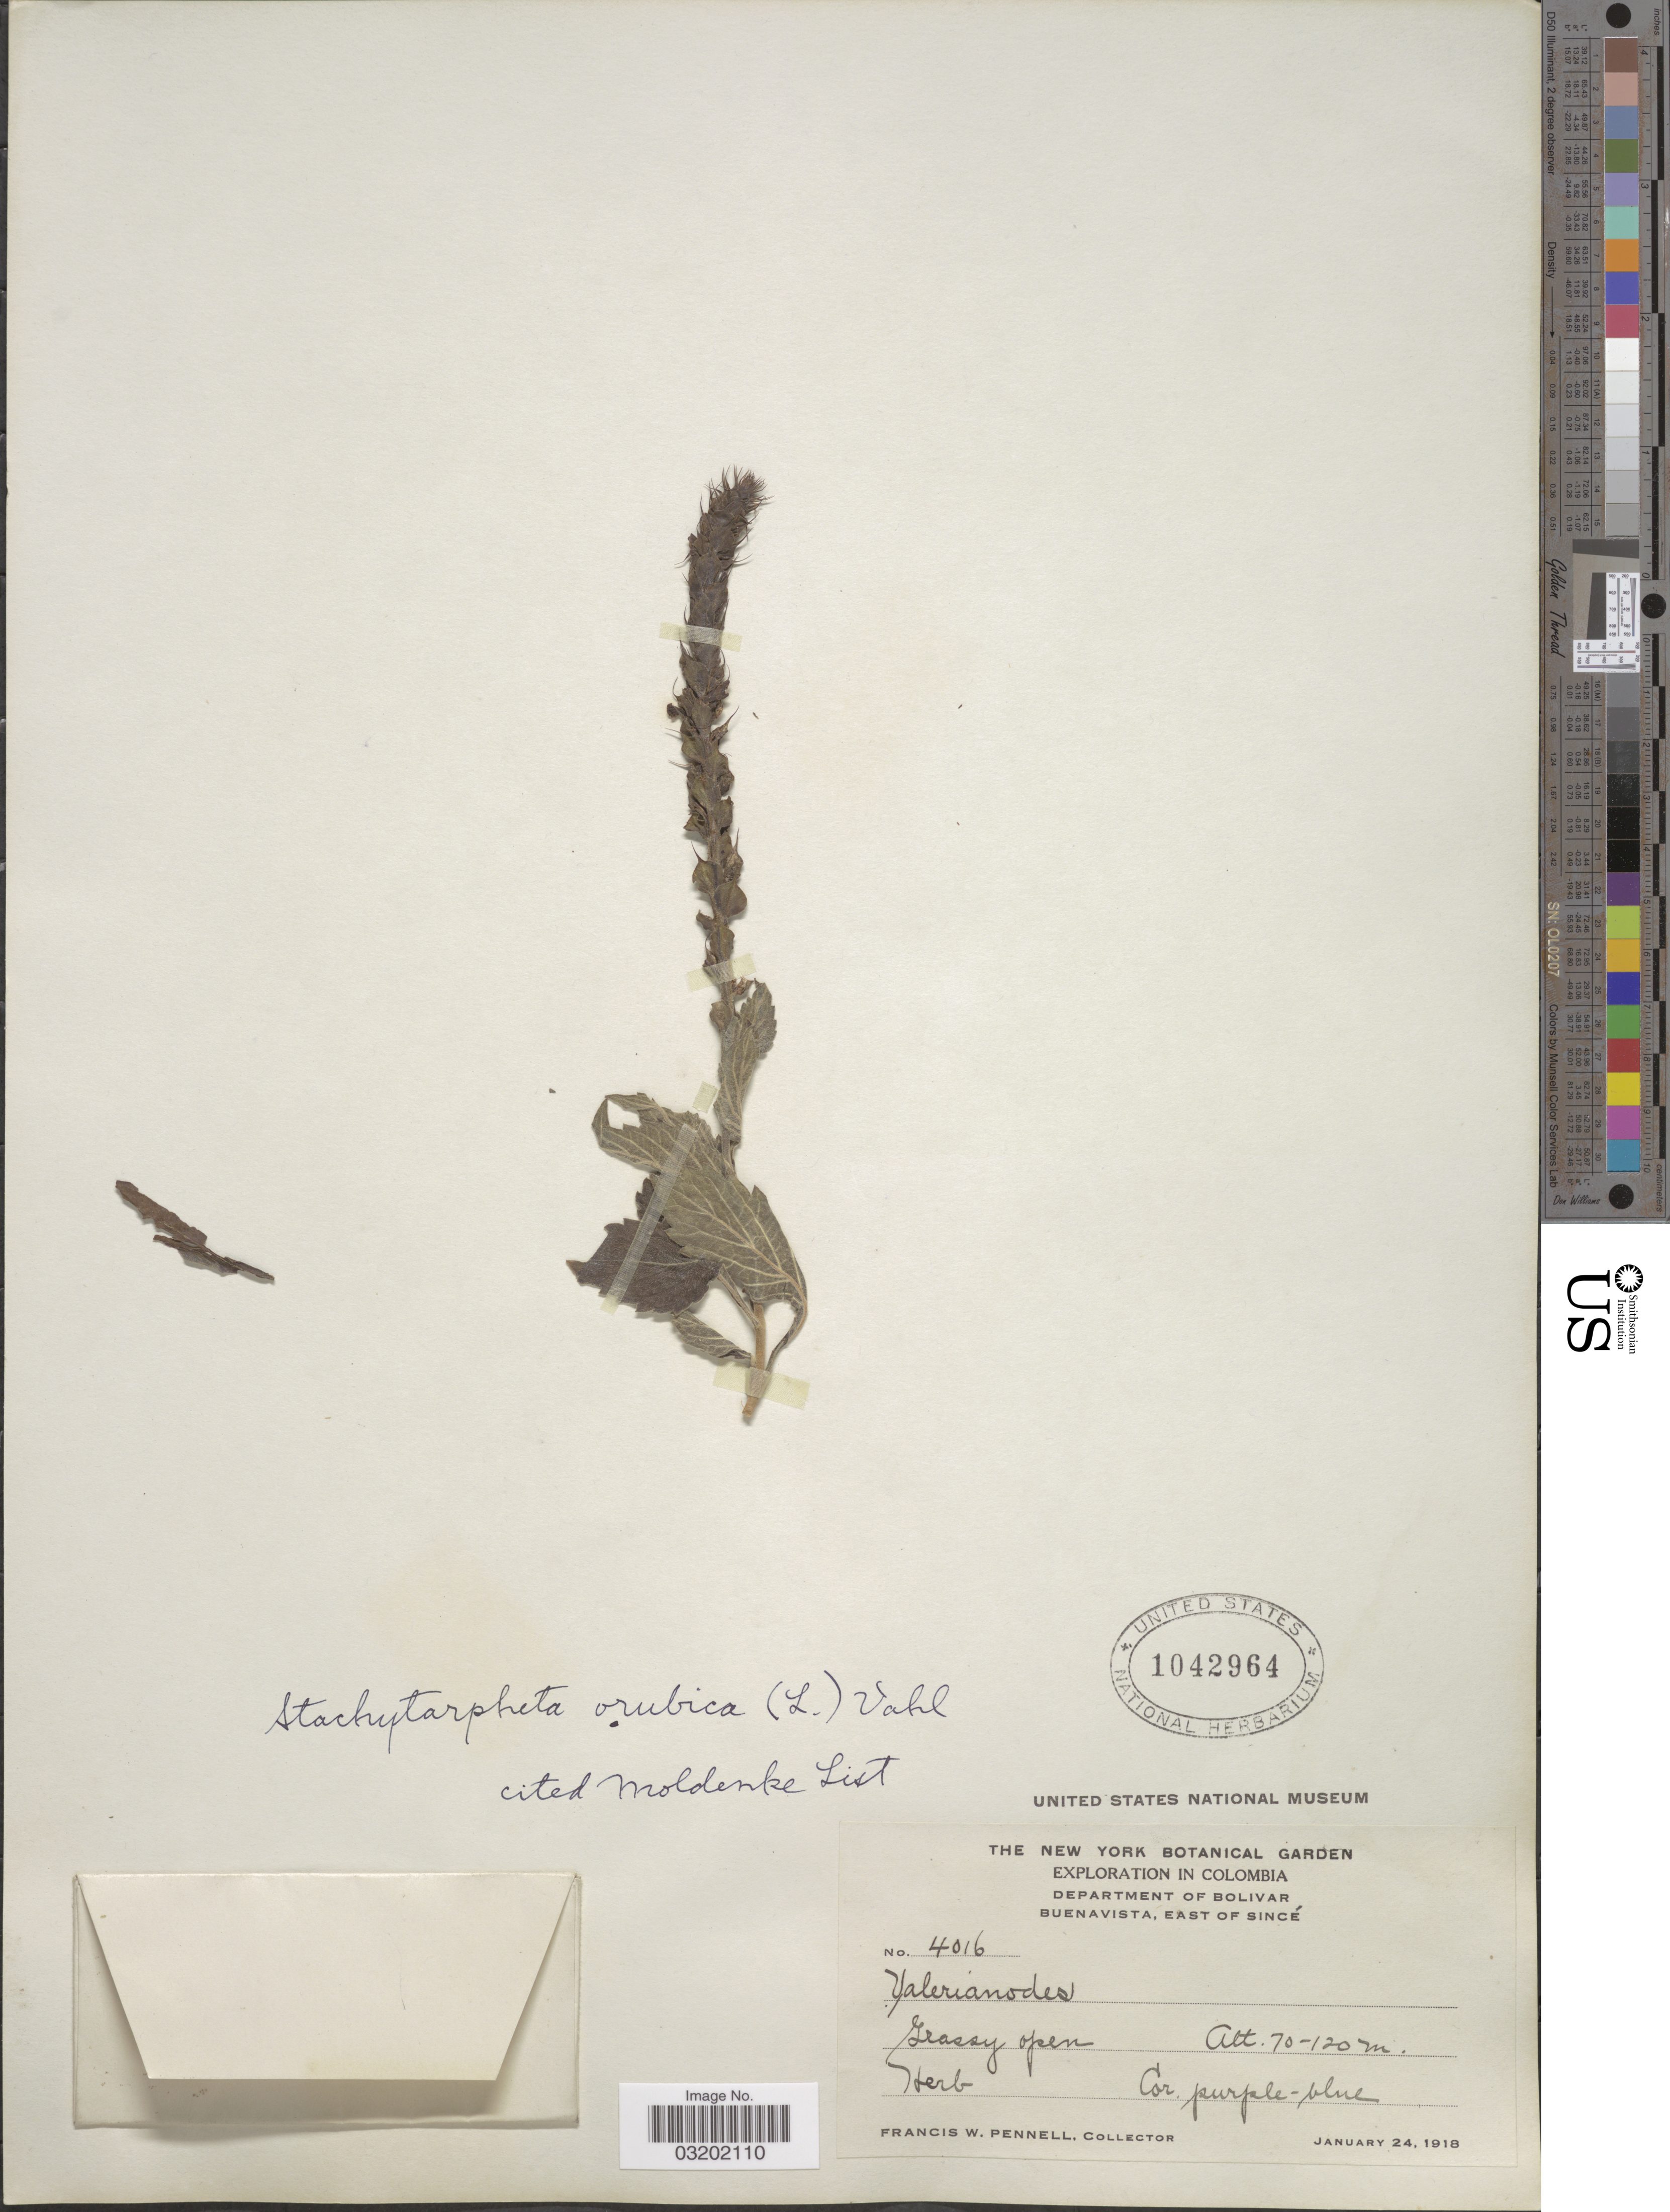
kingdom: Plantae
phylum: Tracheophyta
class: Magnoliopsida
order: Lamiales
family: Verbenaceae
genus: Stachytarpheta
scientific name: Stachytarpheta orubica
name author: (L.) Vahl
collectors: F. W. Pennell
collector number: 4016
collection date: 1918-01-24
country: Colombia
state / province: Bolívar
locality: Department of Bolivar. Buenavista, east of Sincé.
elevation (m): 70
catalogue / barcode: US 1042964